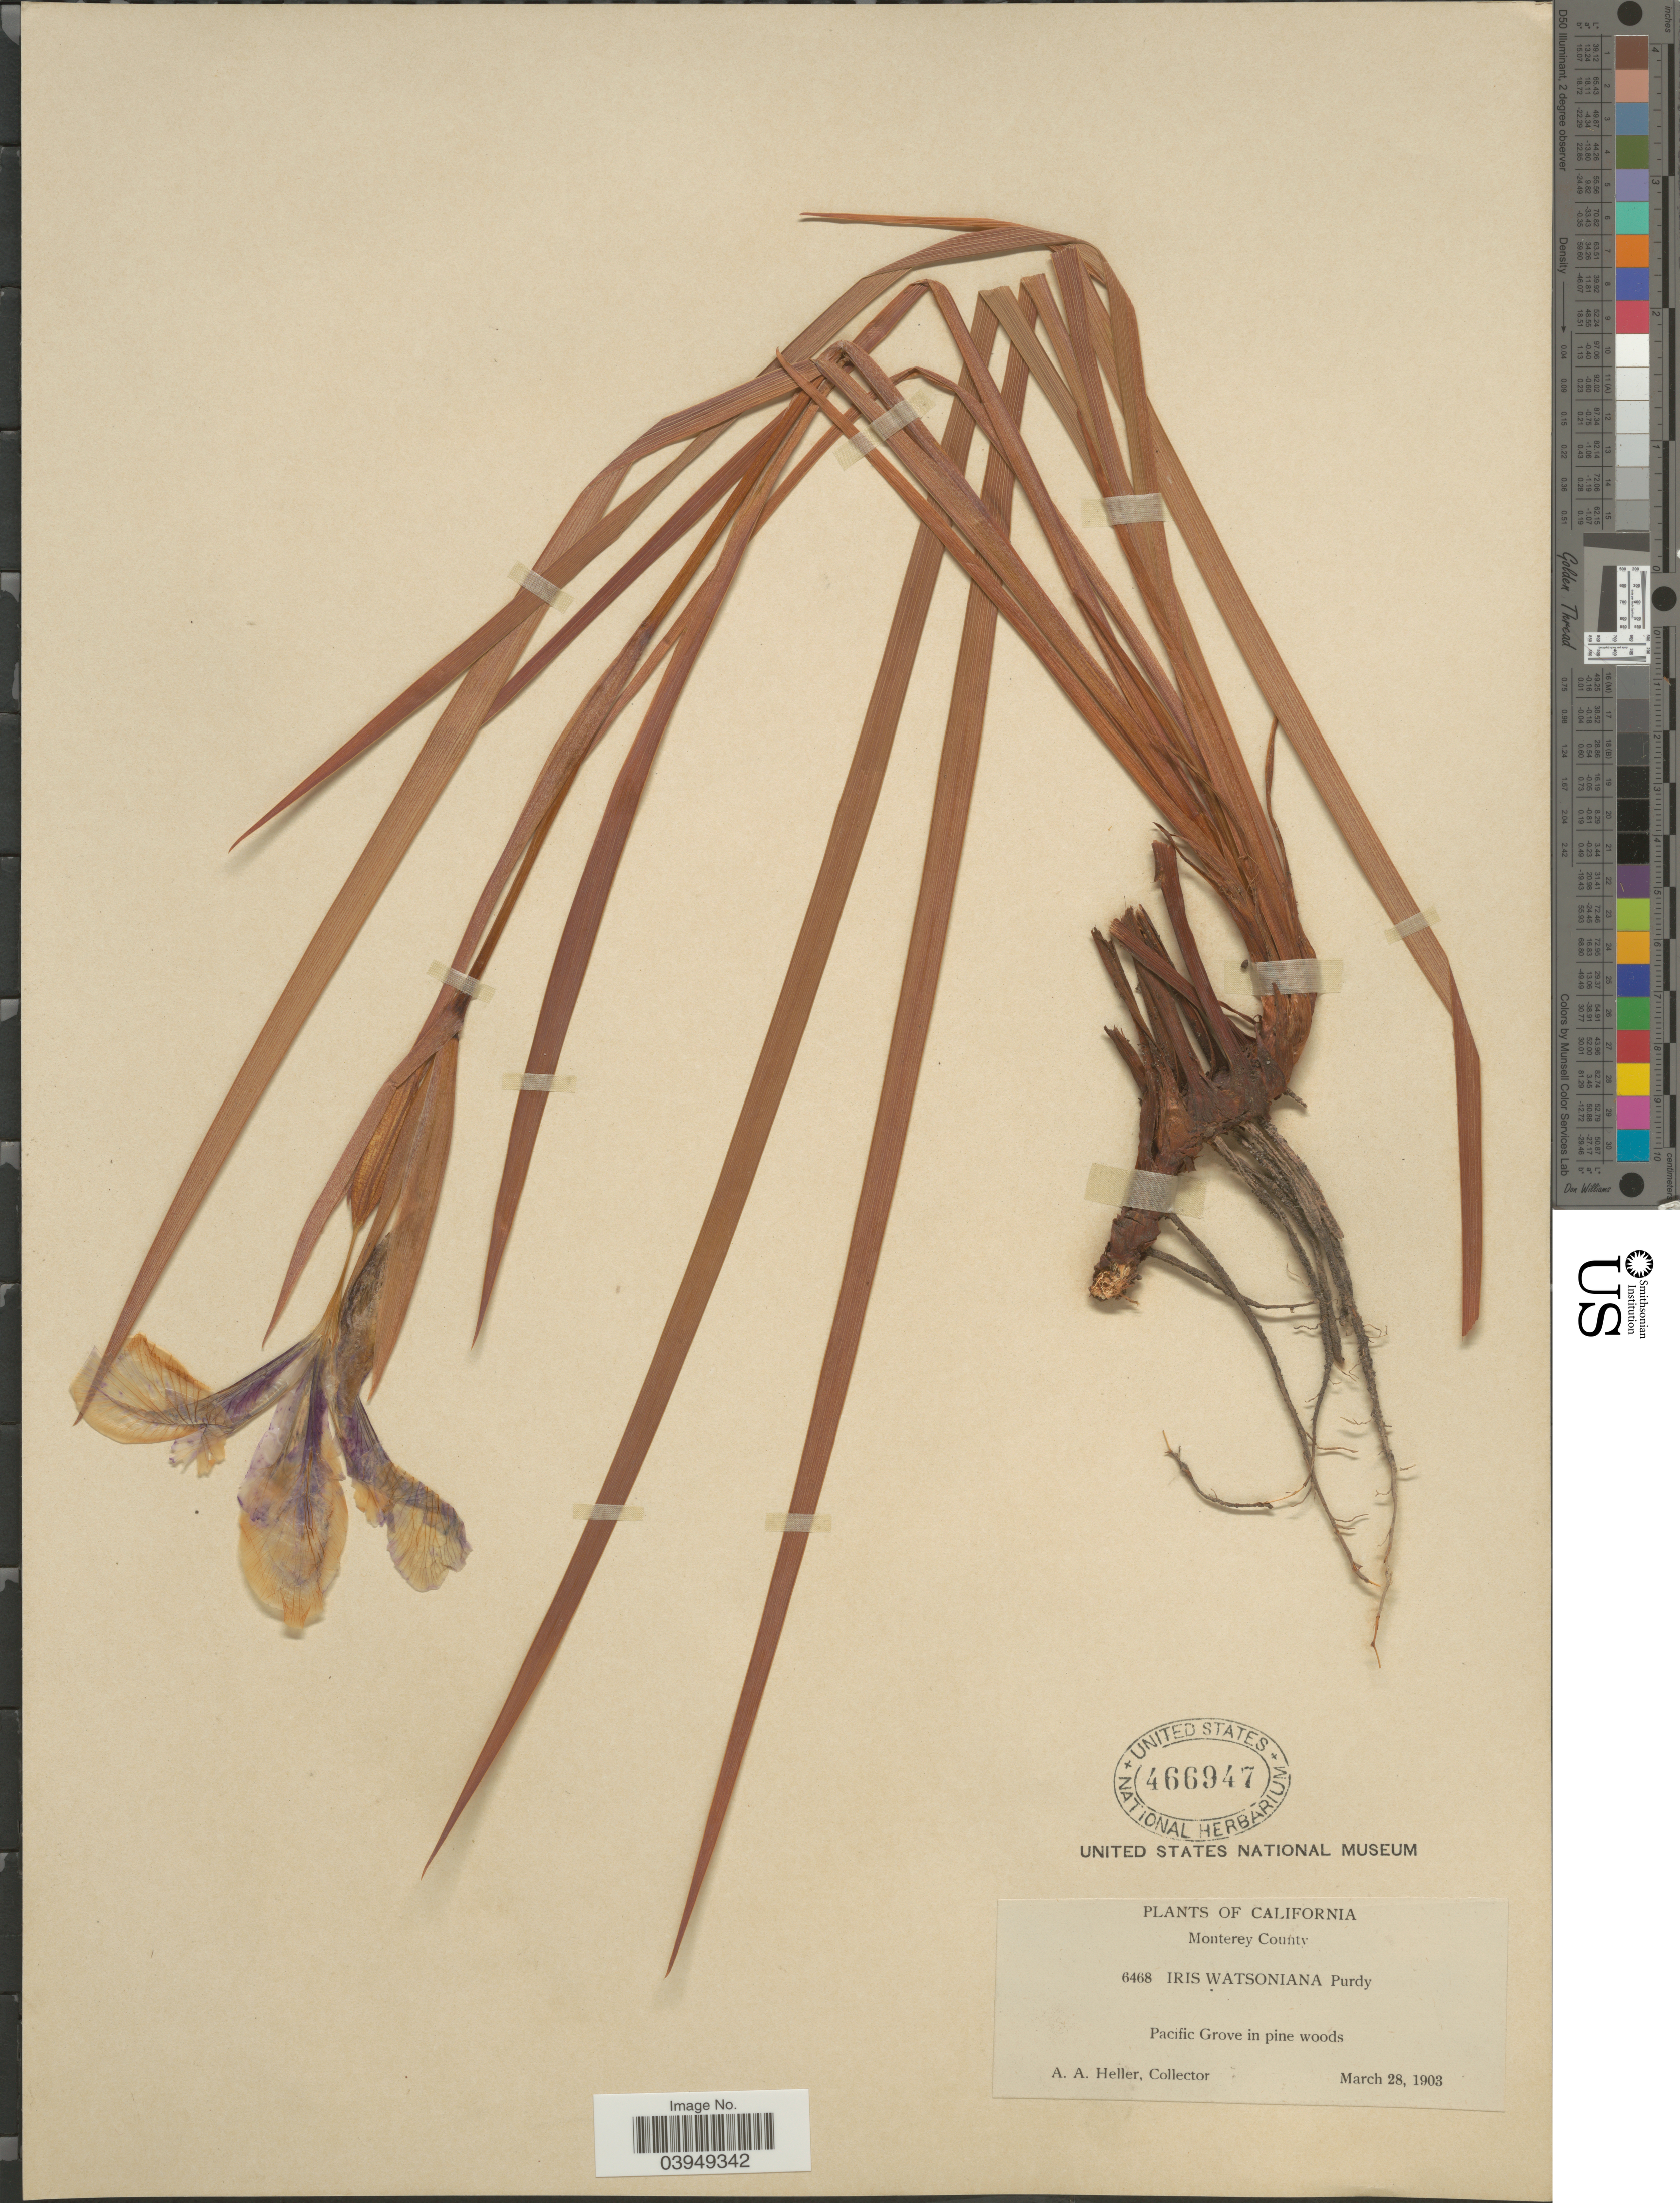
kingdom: Plantae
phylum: Tracheophyta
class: Liliopsida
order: Asparagales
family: Iridaceae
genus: Iris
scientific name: Iris watsoniana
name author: Purdy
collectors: A. A. Heller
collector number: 6468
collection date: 1903-03-28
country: United States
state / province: California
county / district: Monterey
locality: Monterey County. Pacific Grove in pine woods.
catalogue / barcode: US 466947